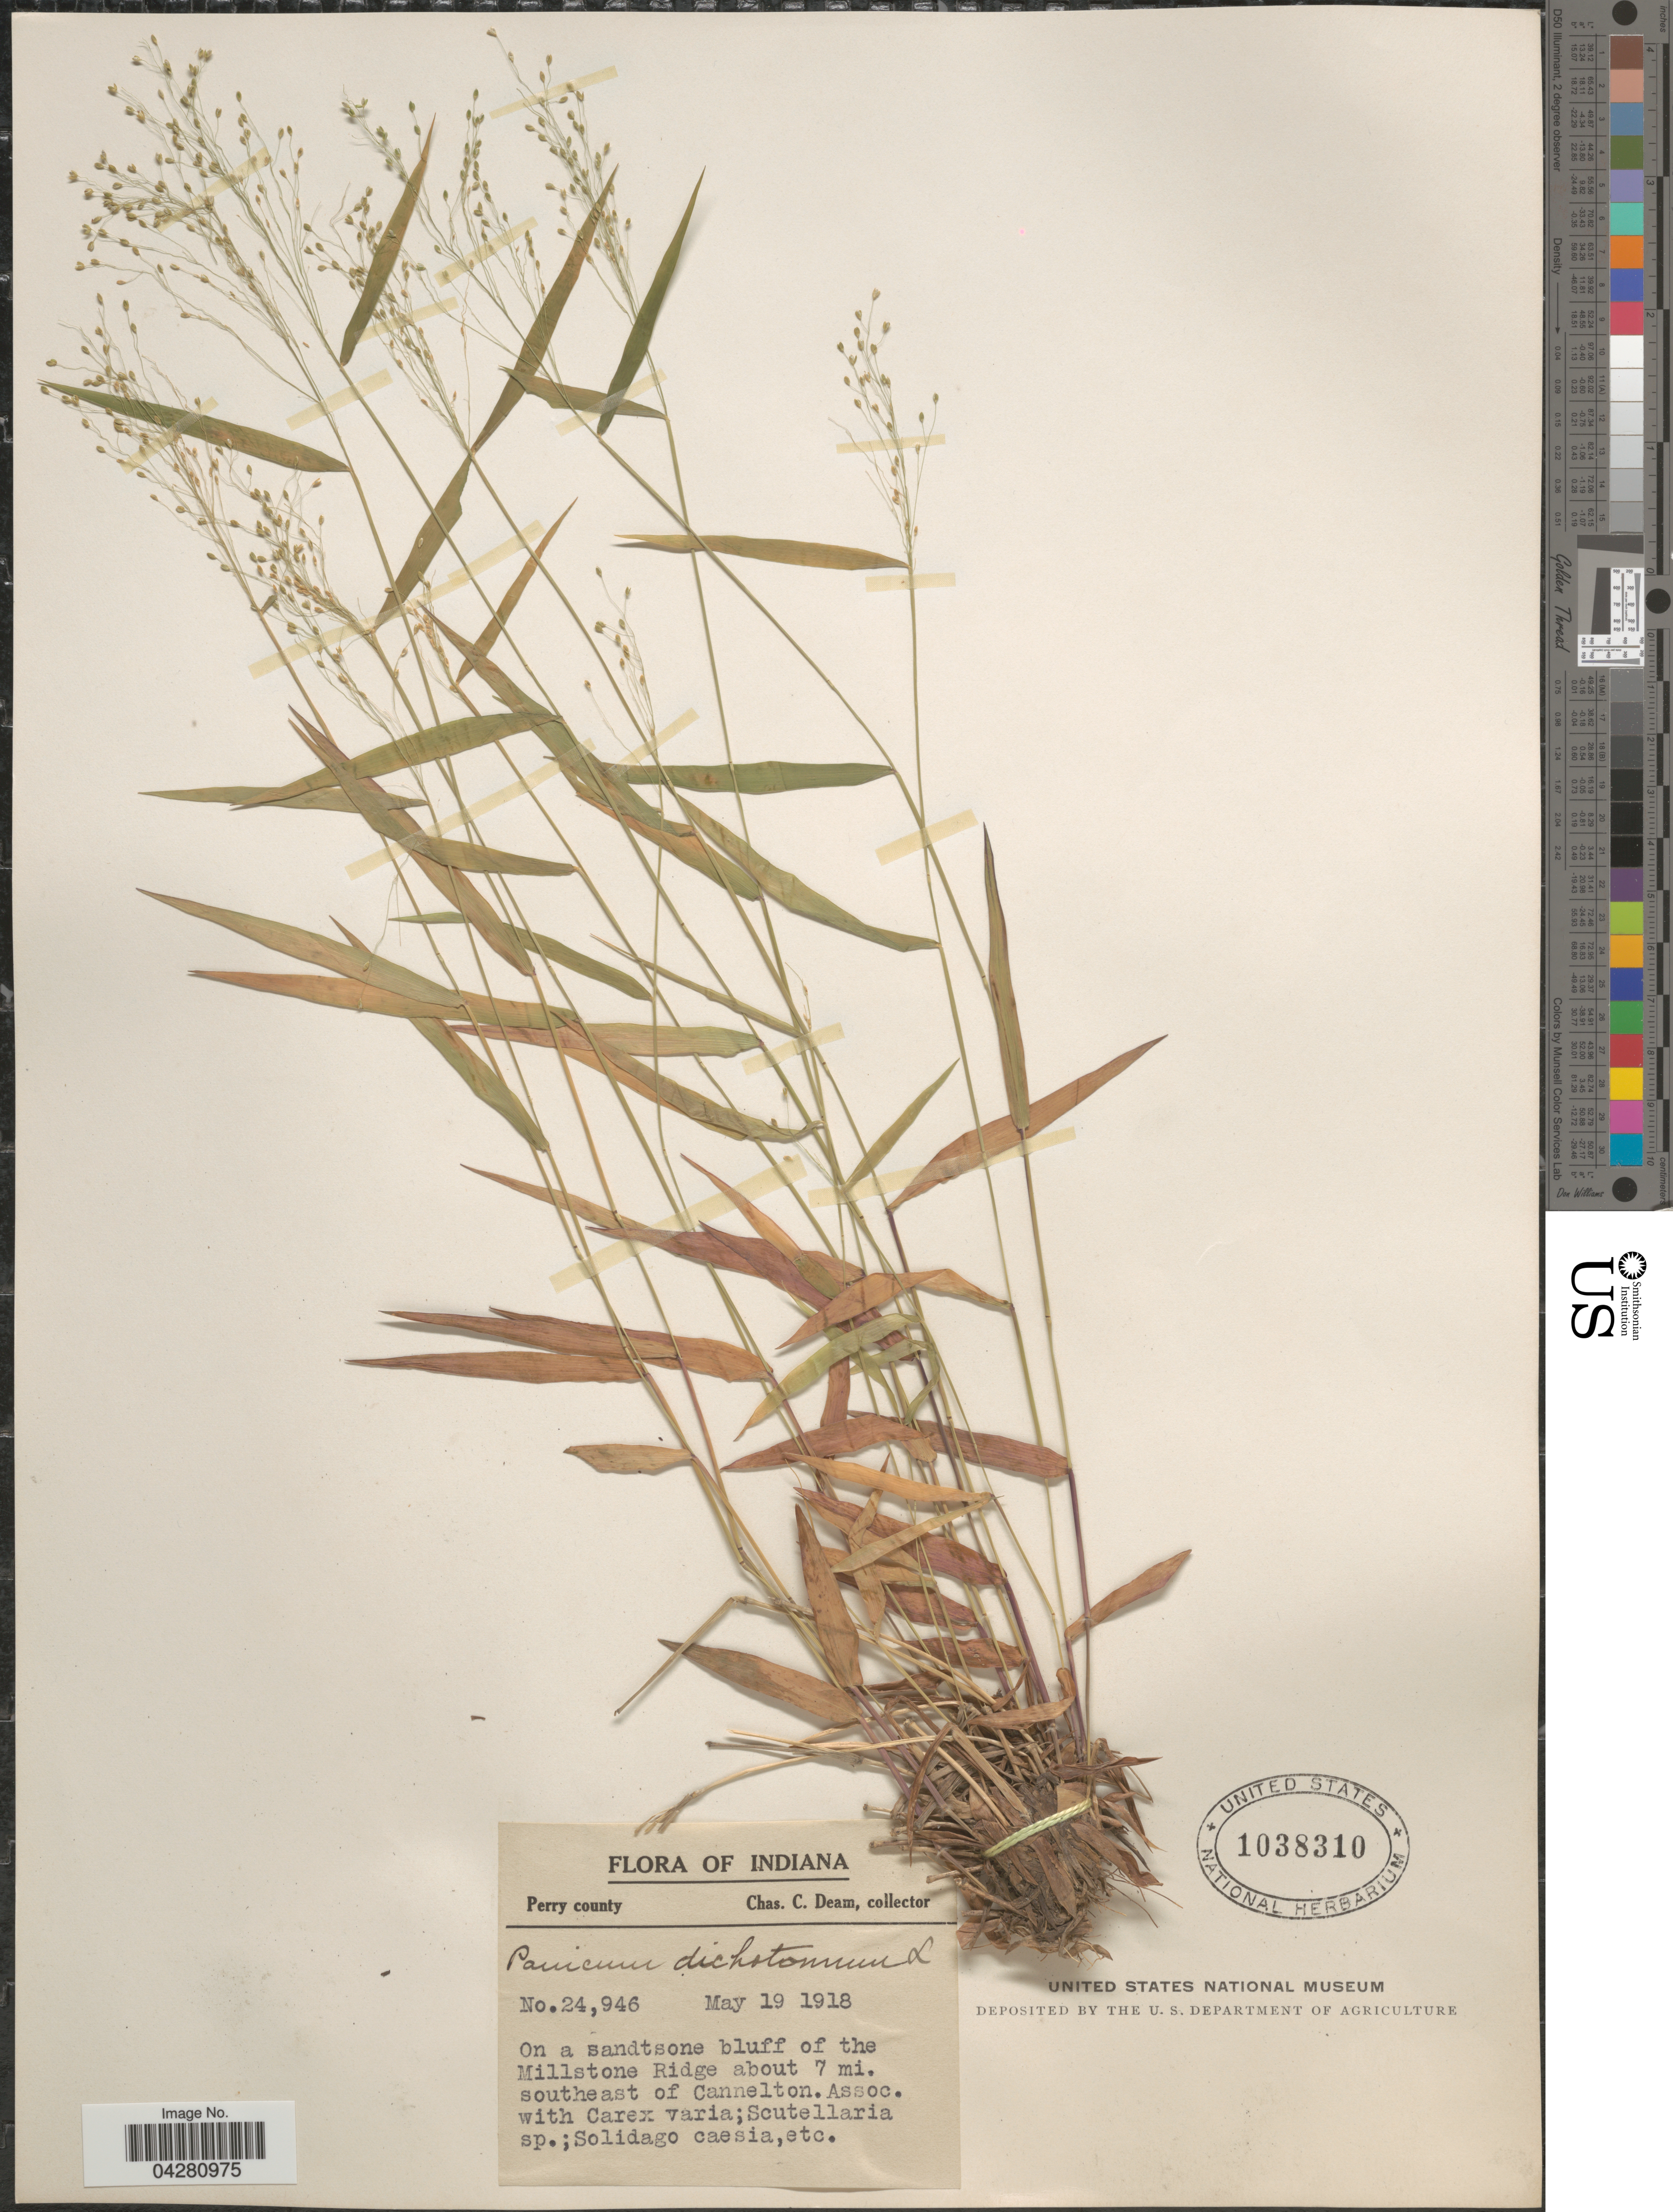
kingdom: Plantae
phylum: Tracheophyta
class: Liliopsida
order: Poales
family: Poaceae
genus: Dichanthelium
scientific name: Dichanthelium dichotomum var. dichotomum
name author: (L.) Gould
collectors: C. C. Deam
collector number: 24946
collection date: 1918-05-19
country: United States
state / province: Indiana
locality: Perry county. On a sandtsone bluff of the Millstone Ridge about 7 mi. southeast of Cannelton.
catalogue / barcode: US 1038310